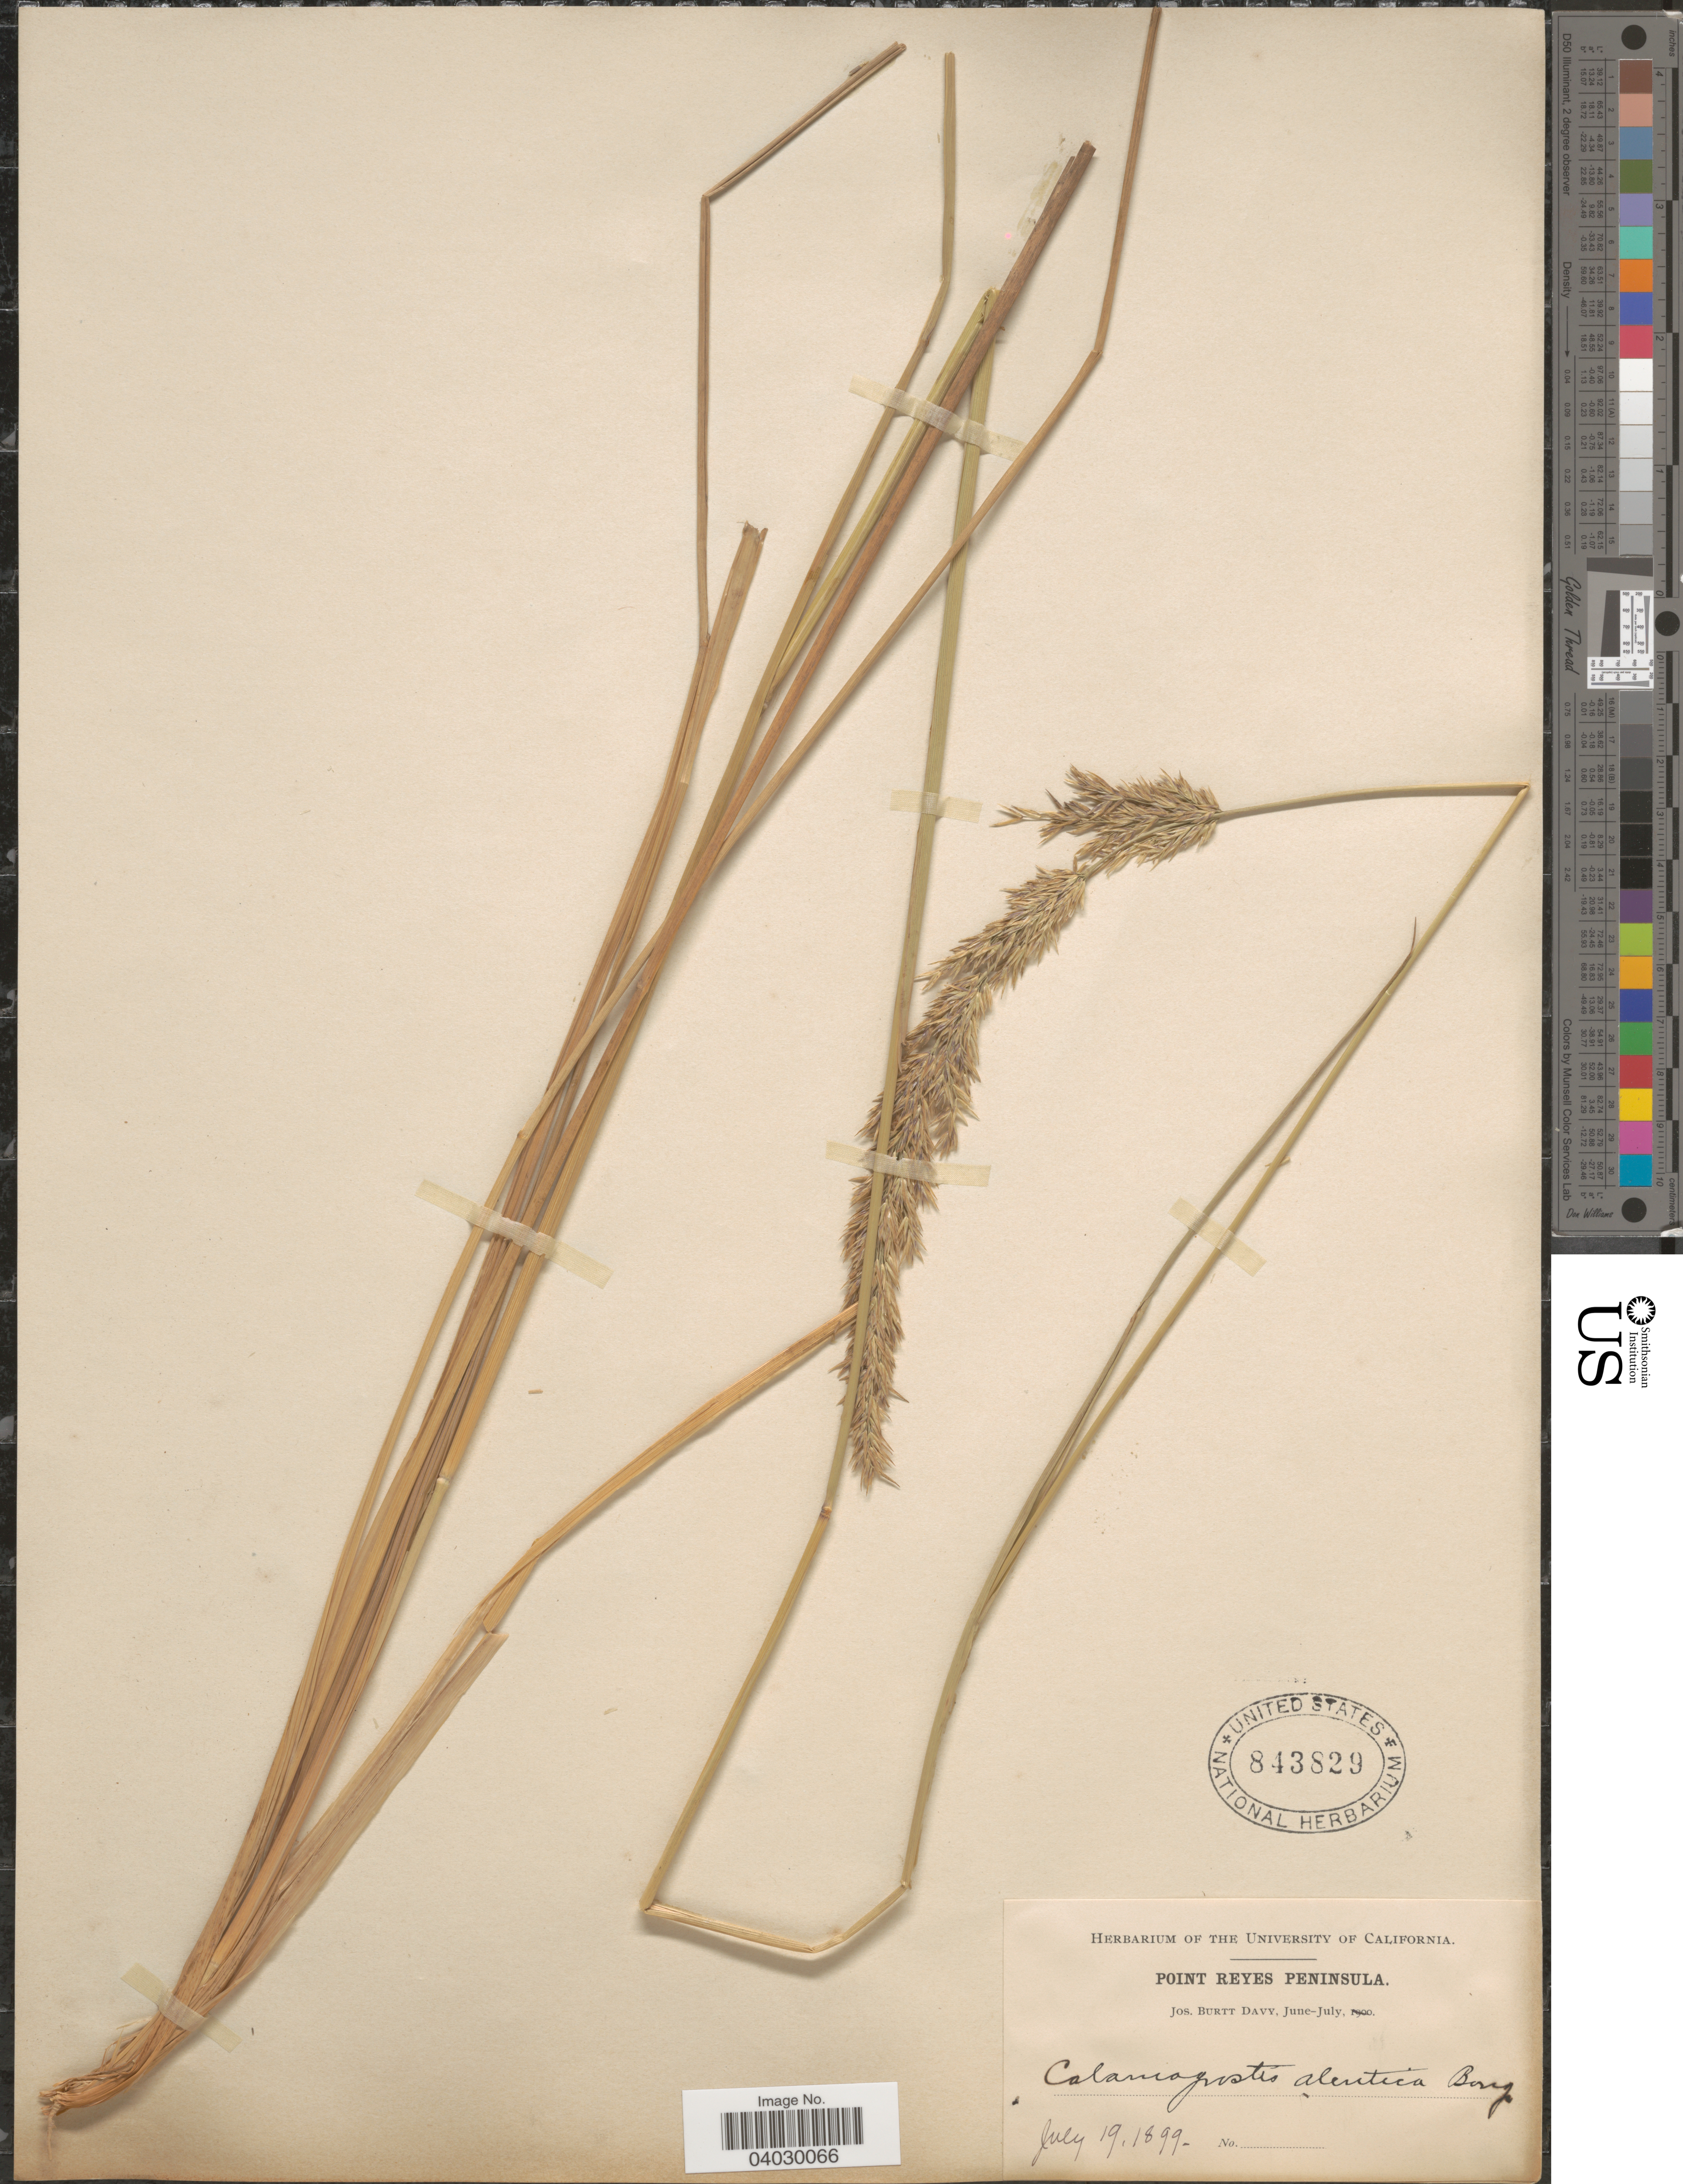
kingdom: Plantae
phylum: Tracheophyta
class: Liliopsida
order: Poales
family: Poaceae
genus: Calamagrostis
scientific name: Calamagrostis nutkaensis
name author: (J. Presl) Steud.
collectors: J. Burtt Davy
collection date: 1899-07-19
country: United States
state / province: California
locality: Point Reyes Peninsula.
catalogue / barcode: US 843829